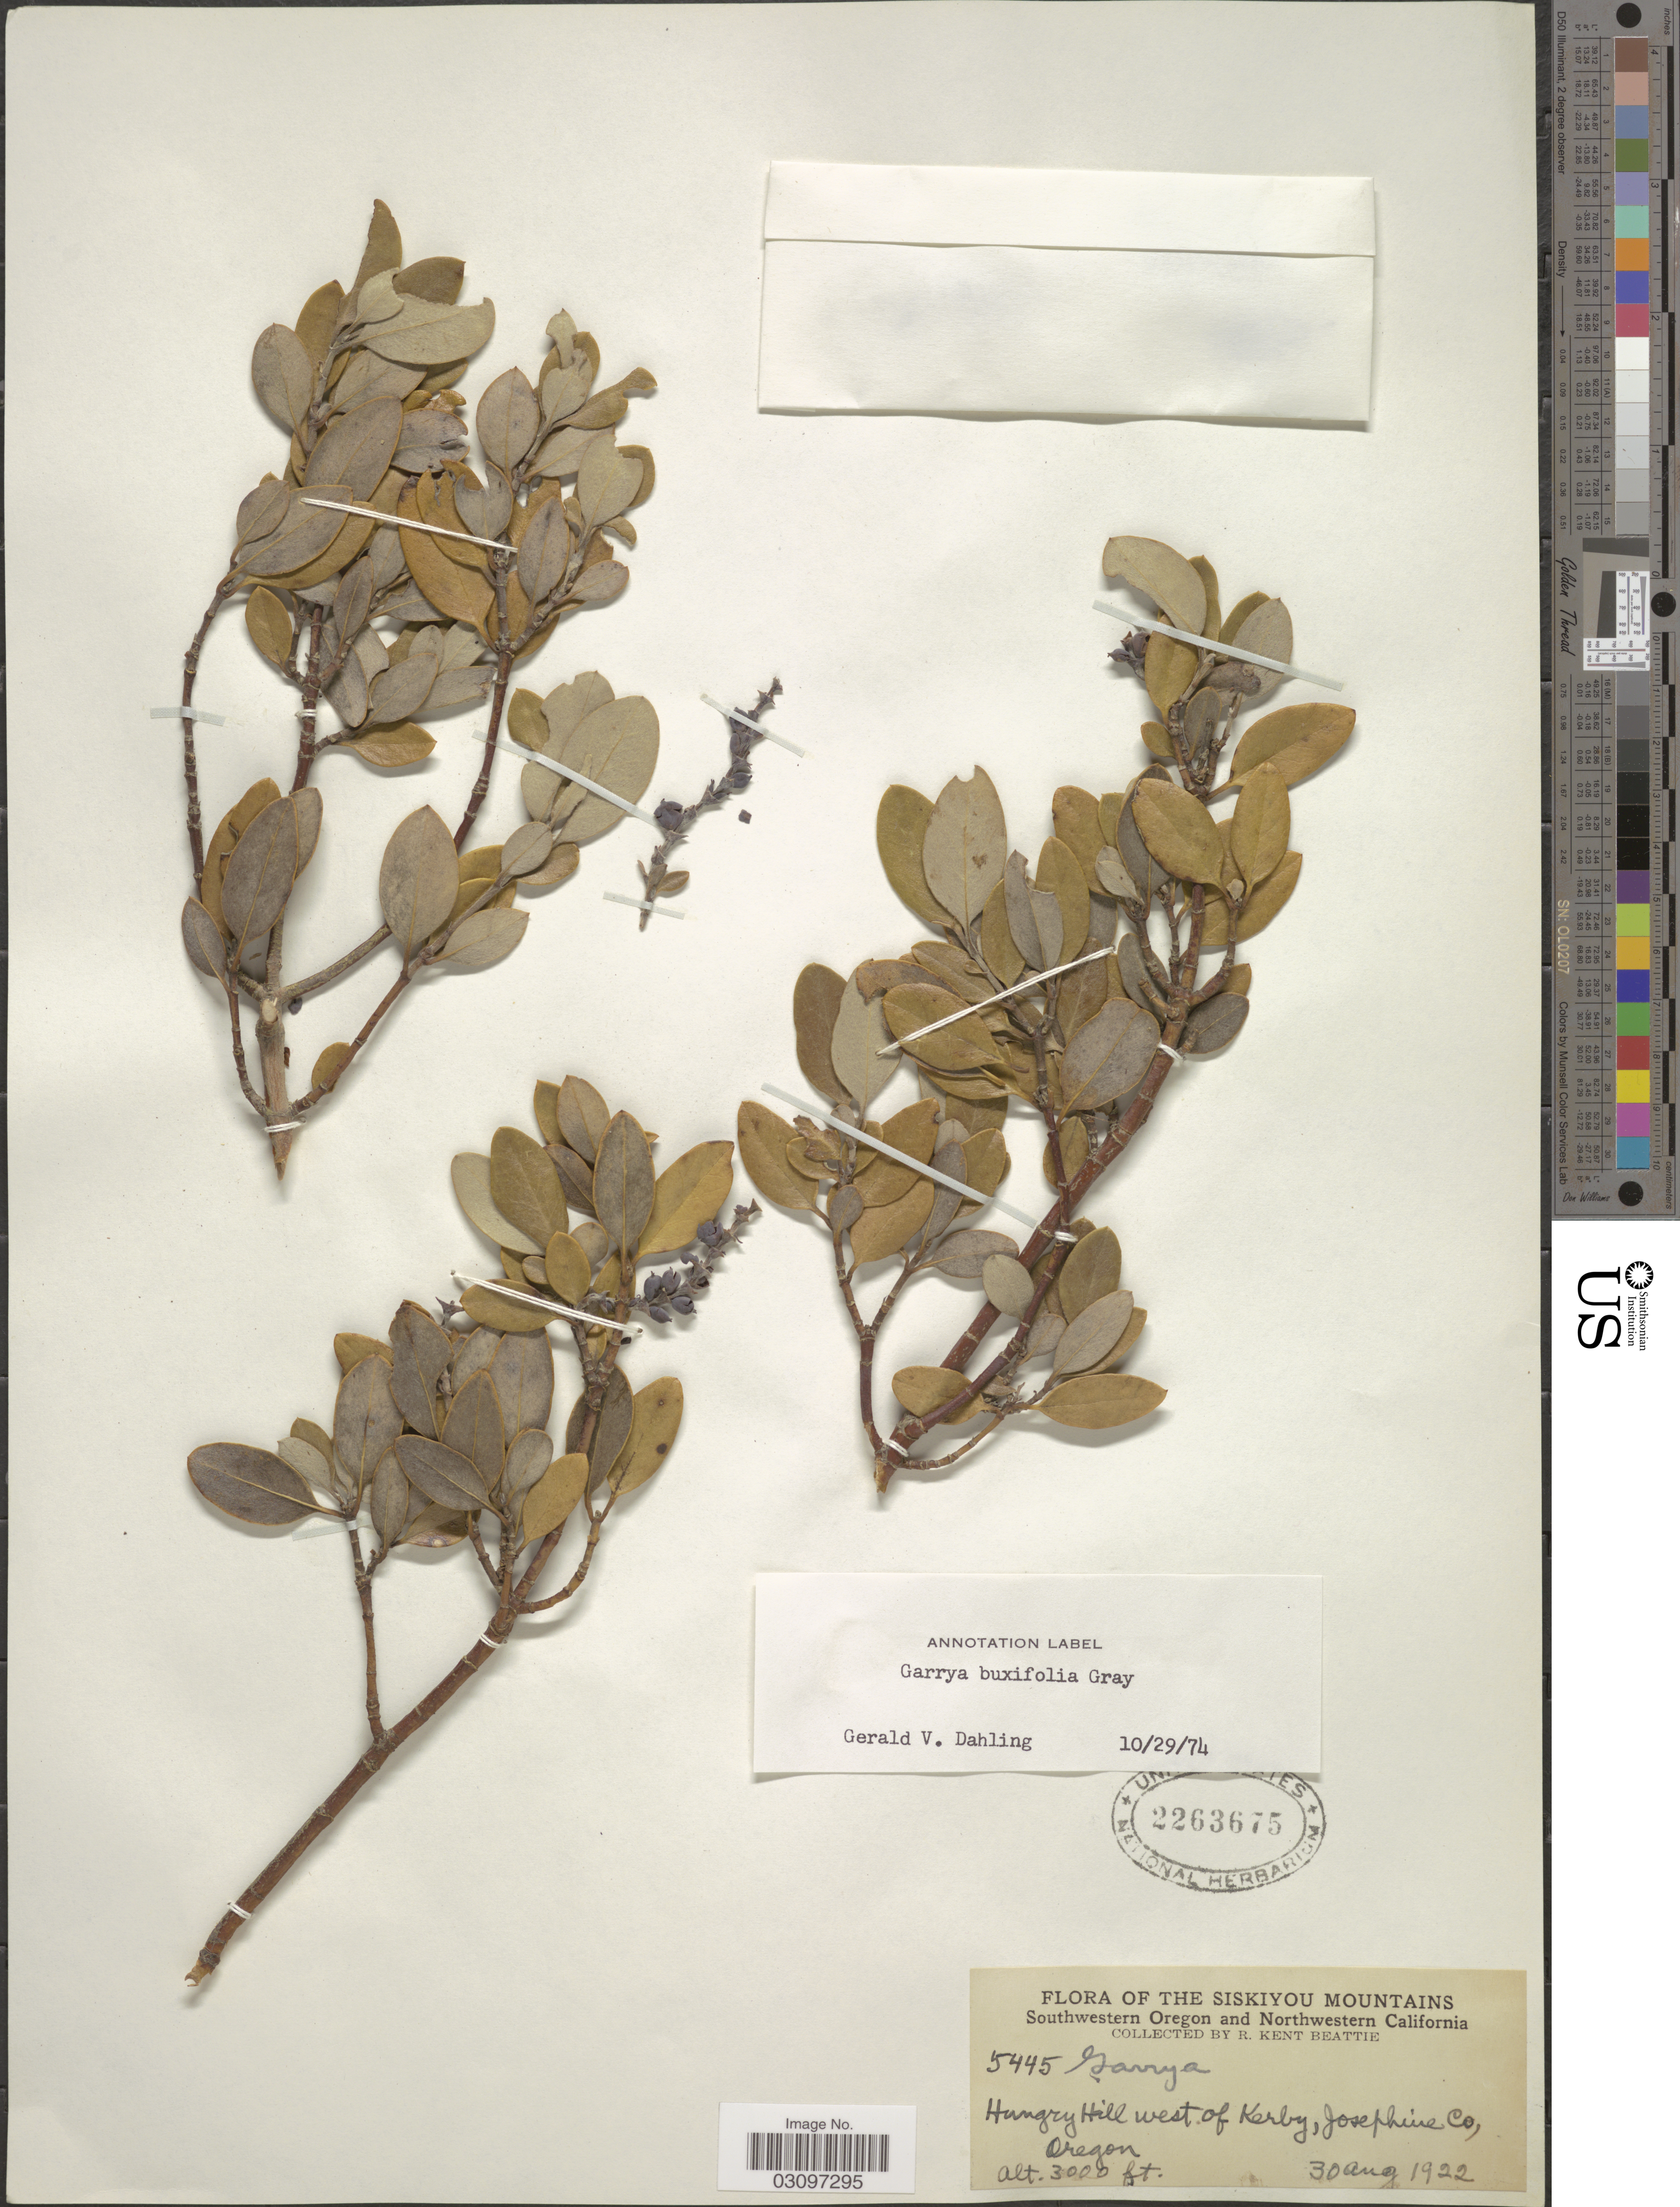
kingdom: Plantae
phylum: Tracheophyta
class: Magnoliopsida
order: Garryales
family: Garryaceae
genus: Garrya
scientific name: Garrya buxifolia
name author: A. Gray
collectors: R. K. Beattie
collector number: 5445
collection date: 1922-08-30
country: United States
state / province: Oregon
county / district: Josephine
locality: Siskiyou Mountains. Southwestern Oregon. Hungry Hill west of Kerby, Josephine Co.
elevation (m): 914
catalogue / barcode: US 2263675